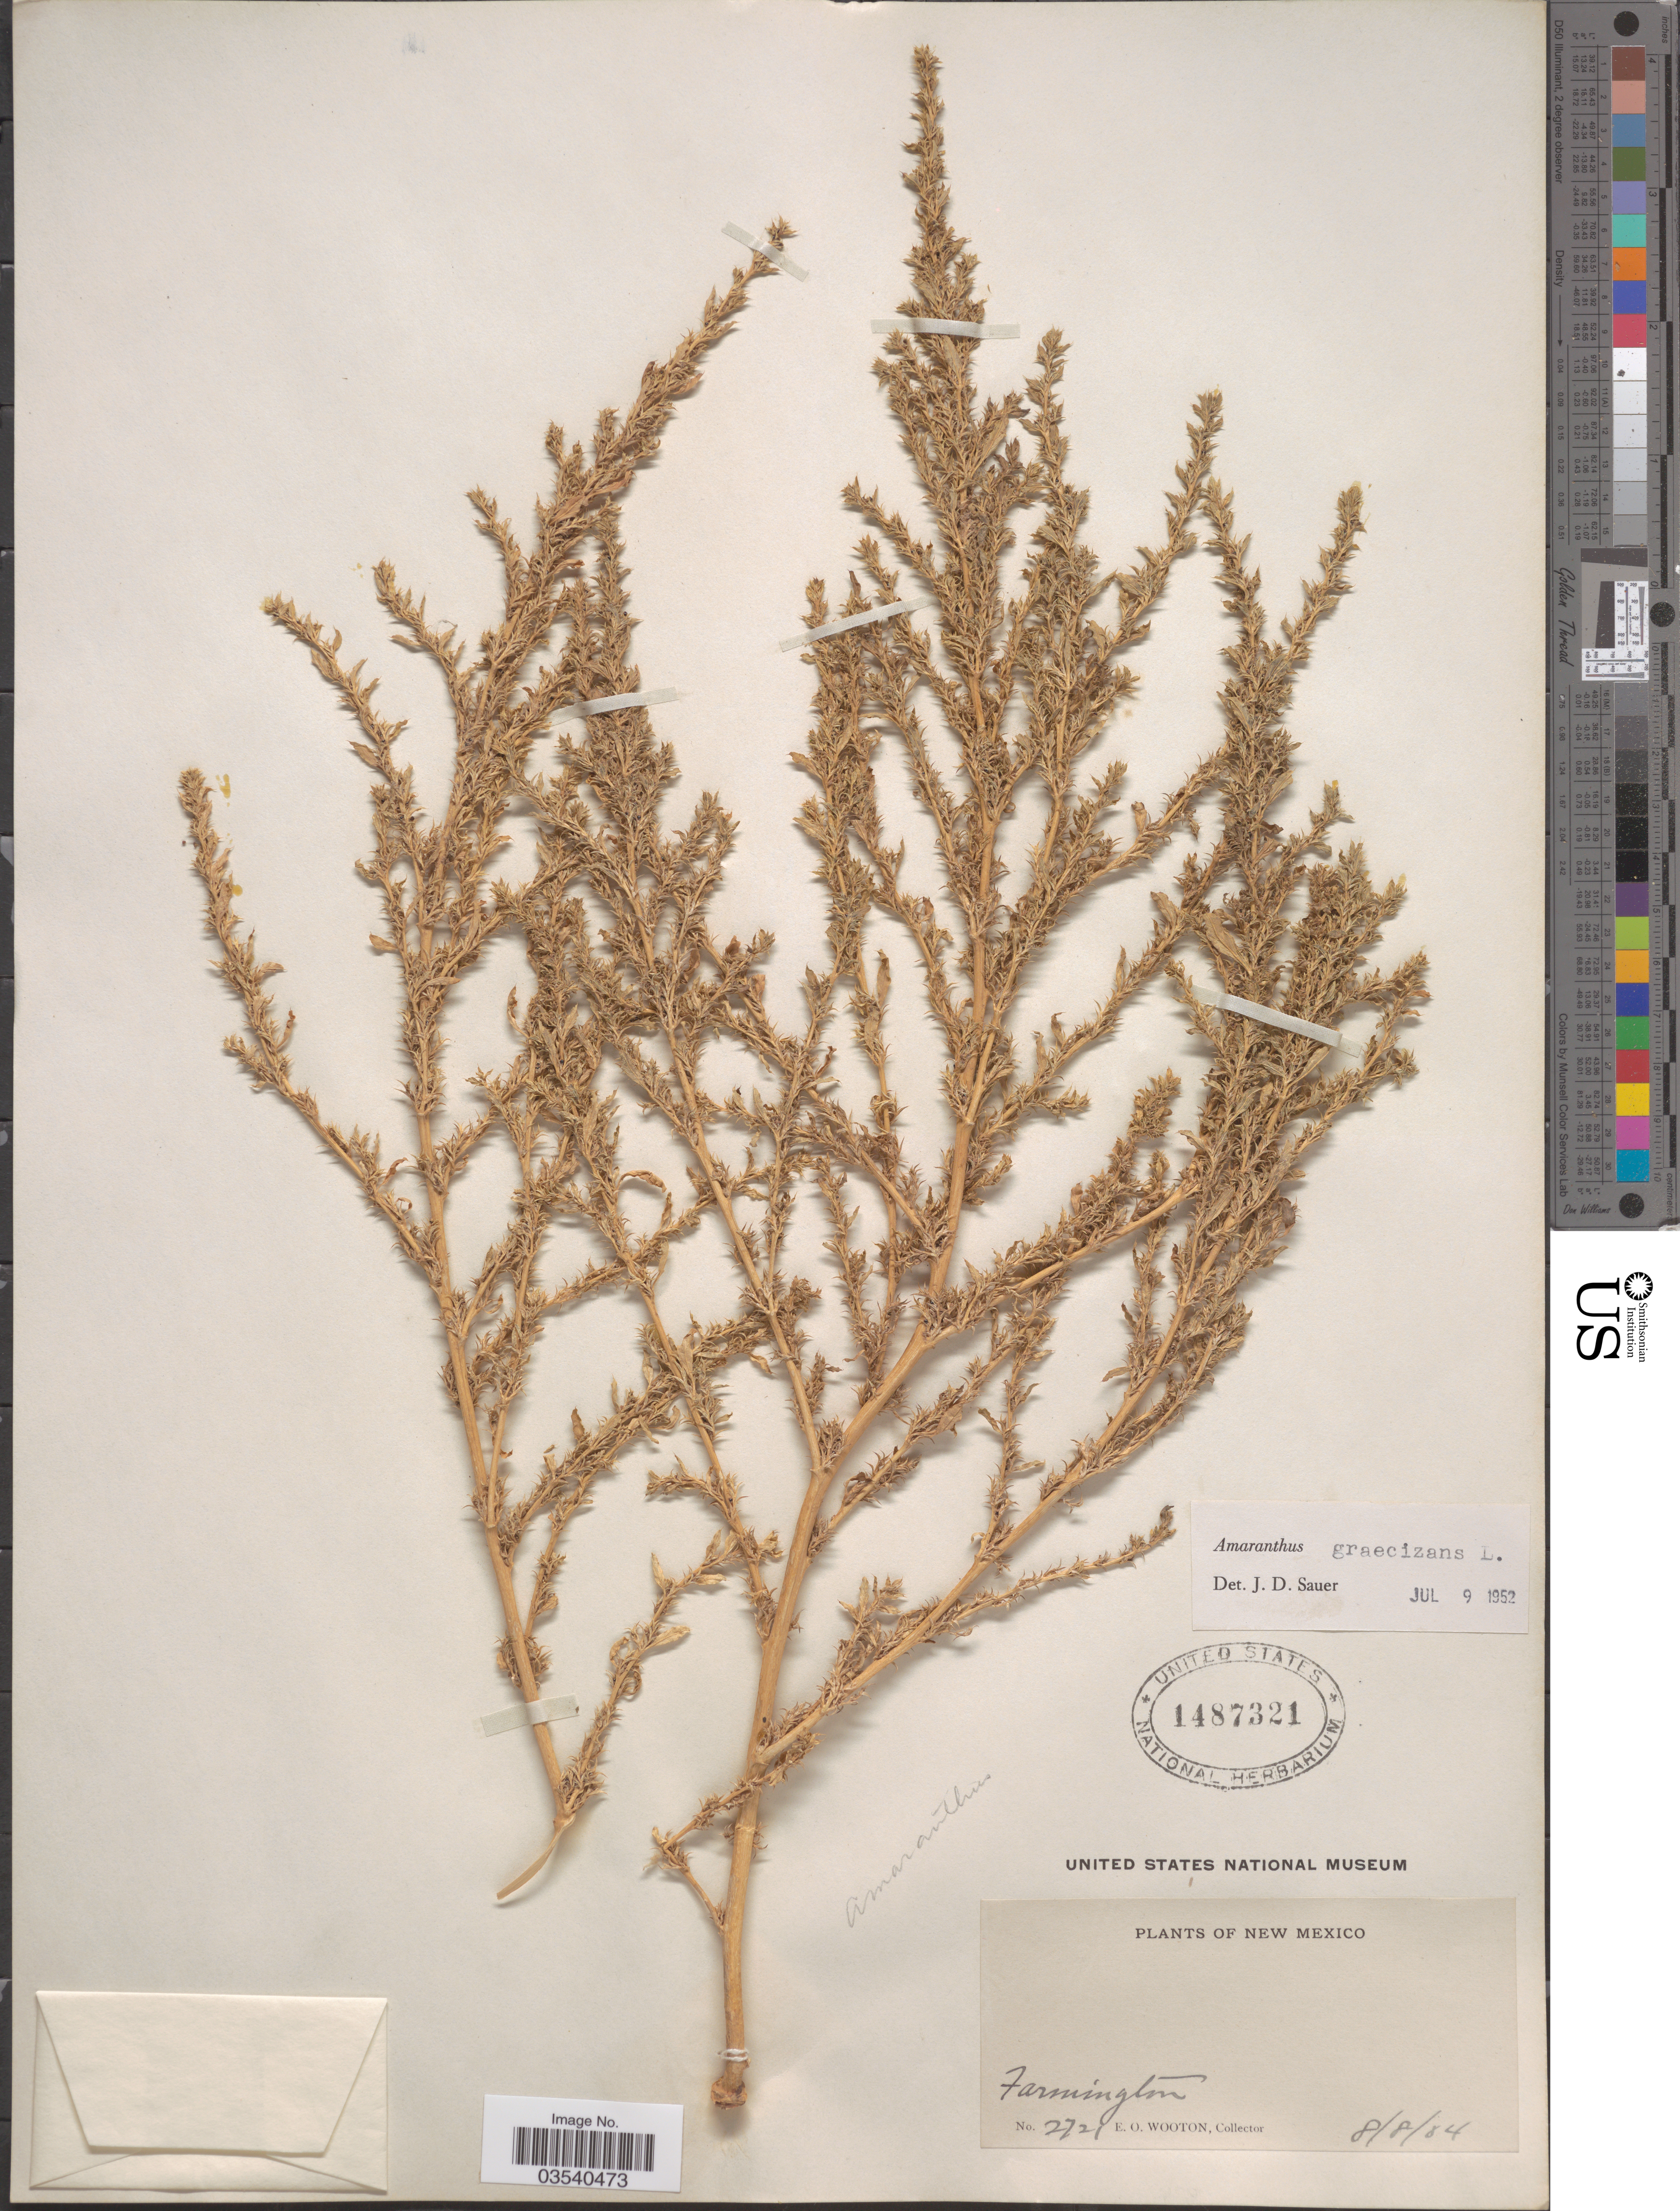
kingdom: Plantae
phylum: Tracheophyta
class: Magnoliopsida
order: Caryophyllales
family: Amaranthaceae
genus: Amaranthus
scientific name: Amaranthus graecizans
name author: L.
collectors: E. O. Wooton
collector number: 2721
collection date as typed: Transcribed d/m/y: 8/8/84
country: United States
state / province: New Mexico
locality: Farmington.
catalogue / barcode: US 1487321